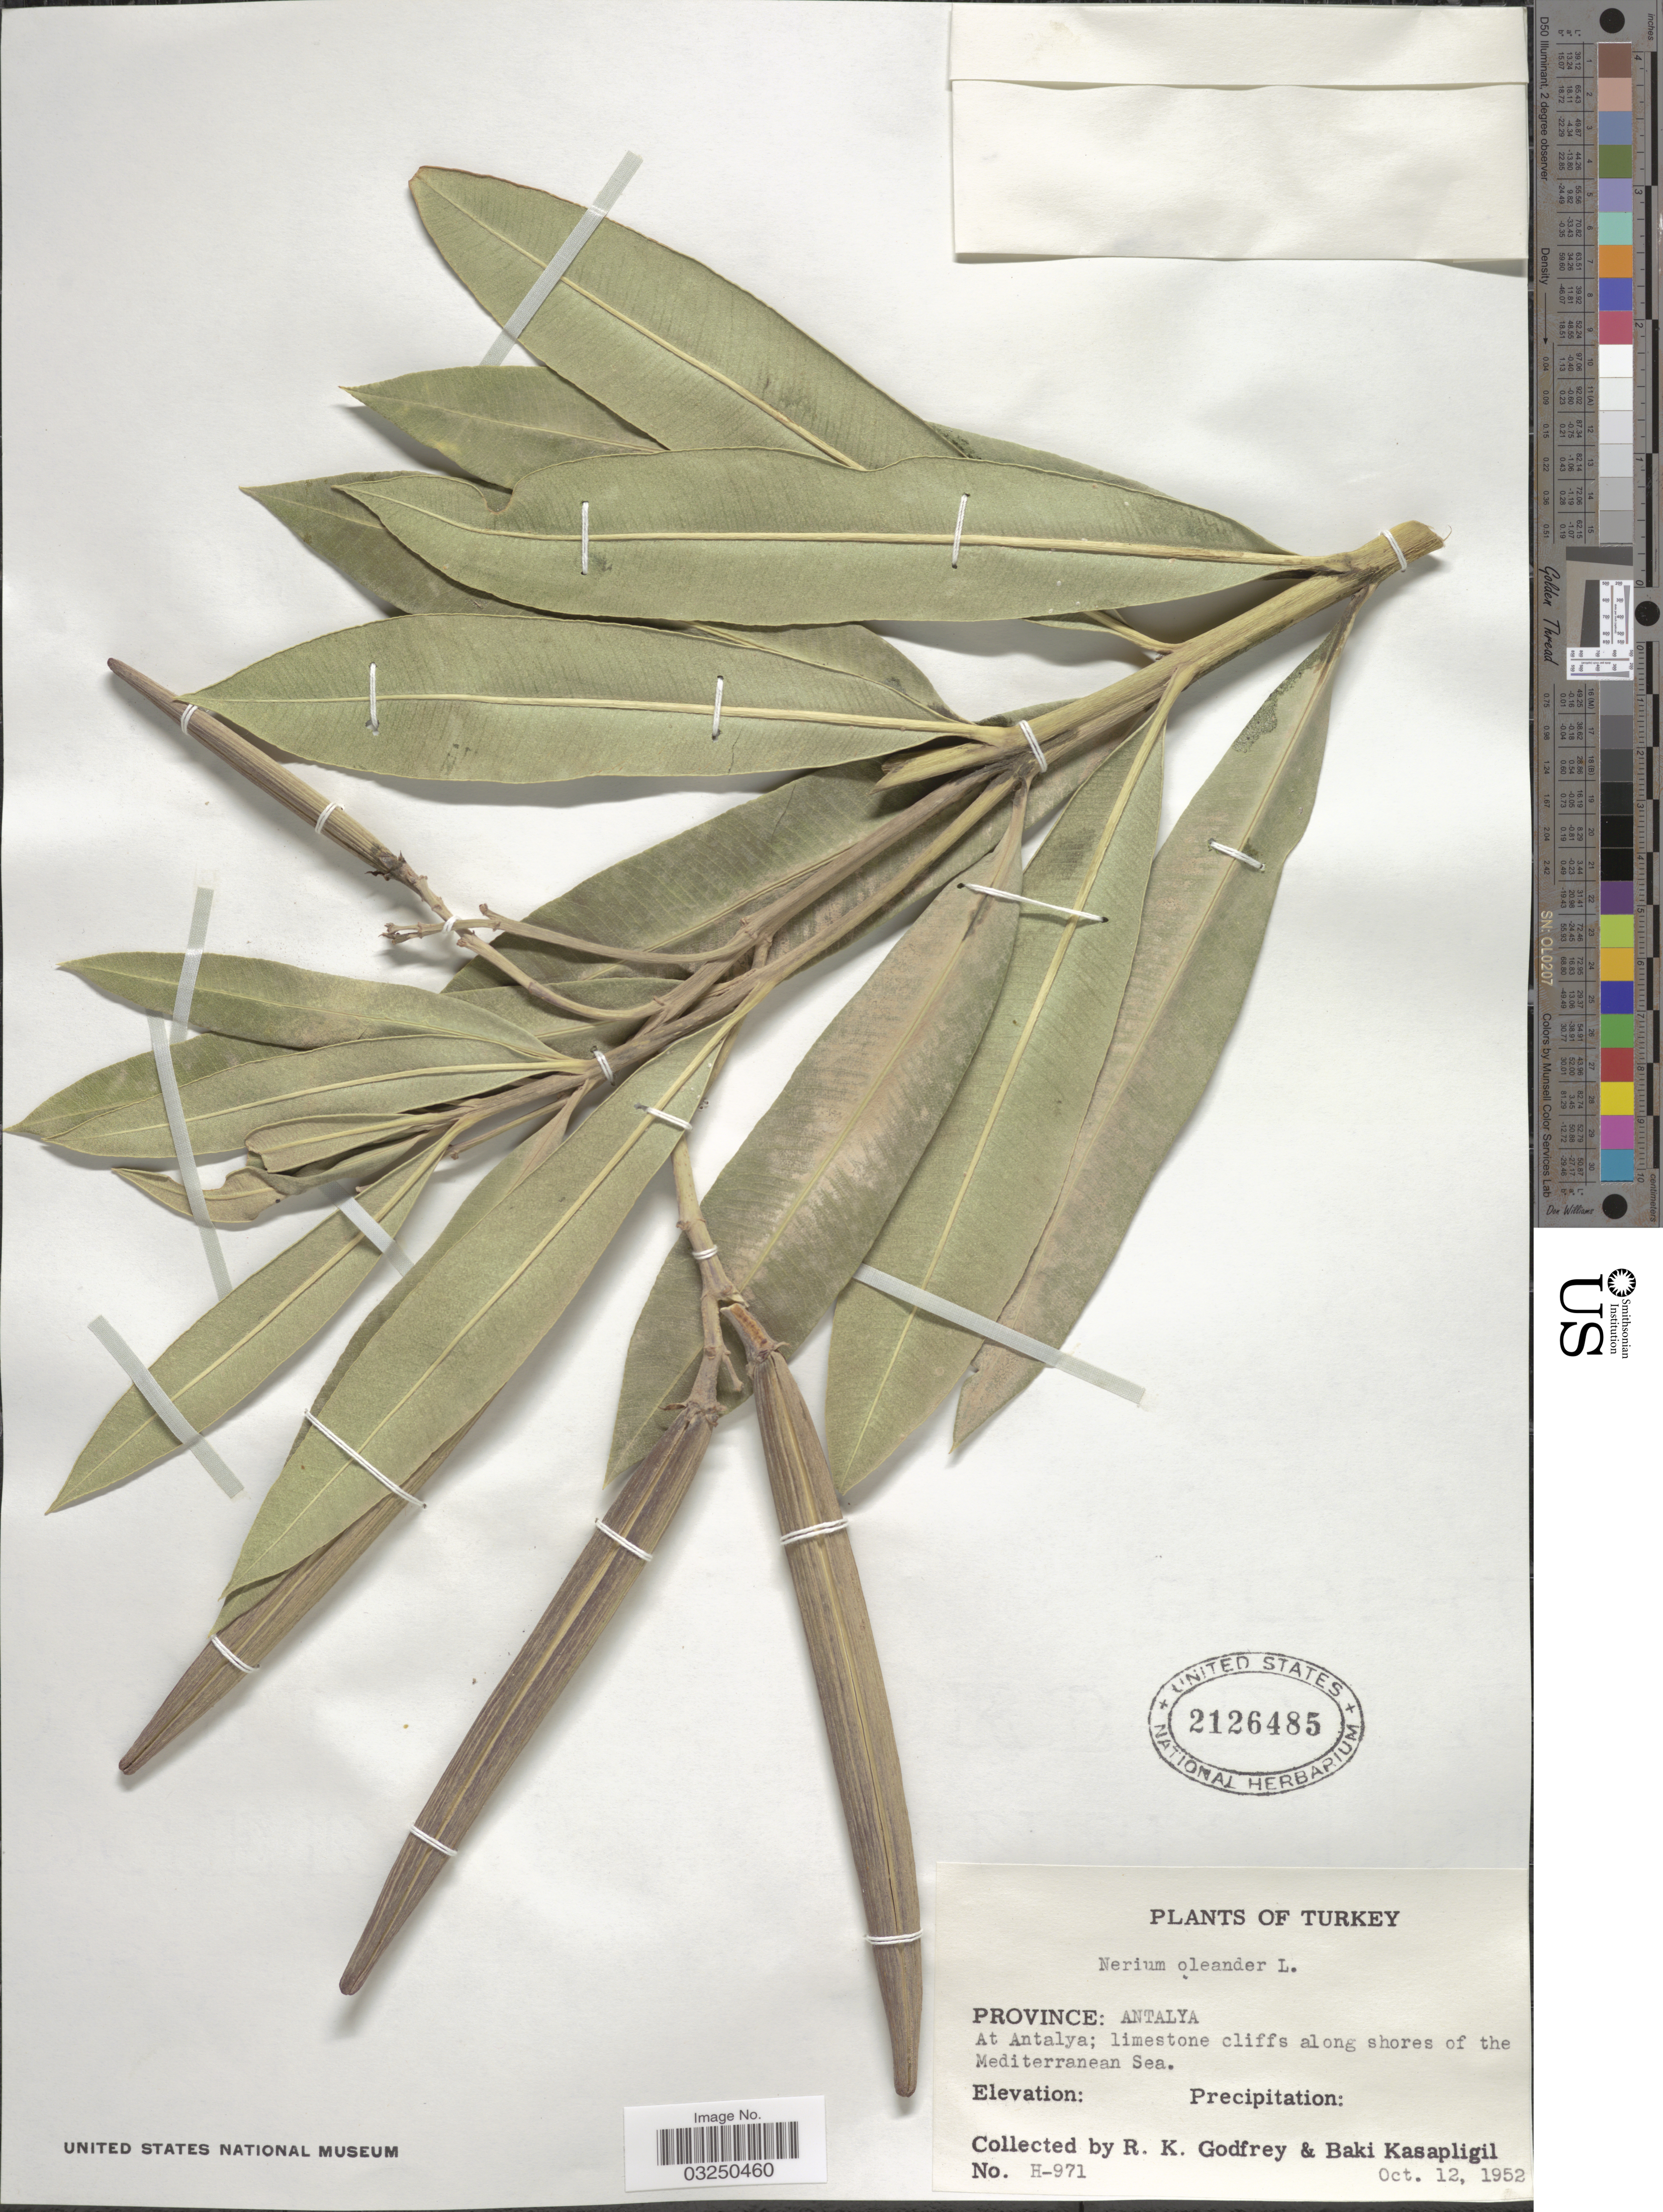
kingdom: Plantae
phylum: Tracheophyta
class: Magnoliopsida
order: Gentianales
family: Apocynaceae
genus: Nerium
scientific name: Nerium oleander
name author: L.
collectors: R. K. Godfrey & B. Kasapligil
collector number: H-971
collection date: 1952-10-12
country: Turkey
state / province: Antalya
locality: At Antalya; limestone cliffs along shores of the Mediterranean Sea.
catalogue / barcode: US 2126485